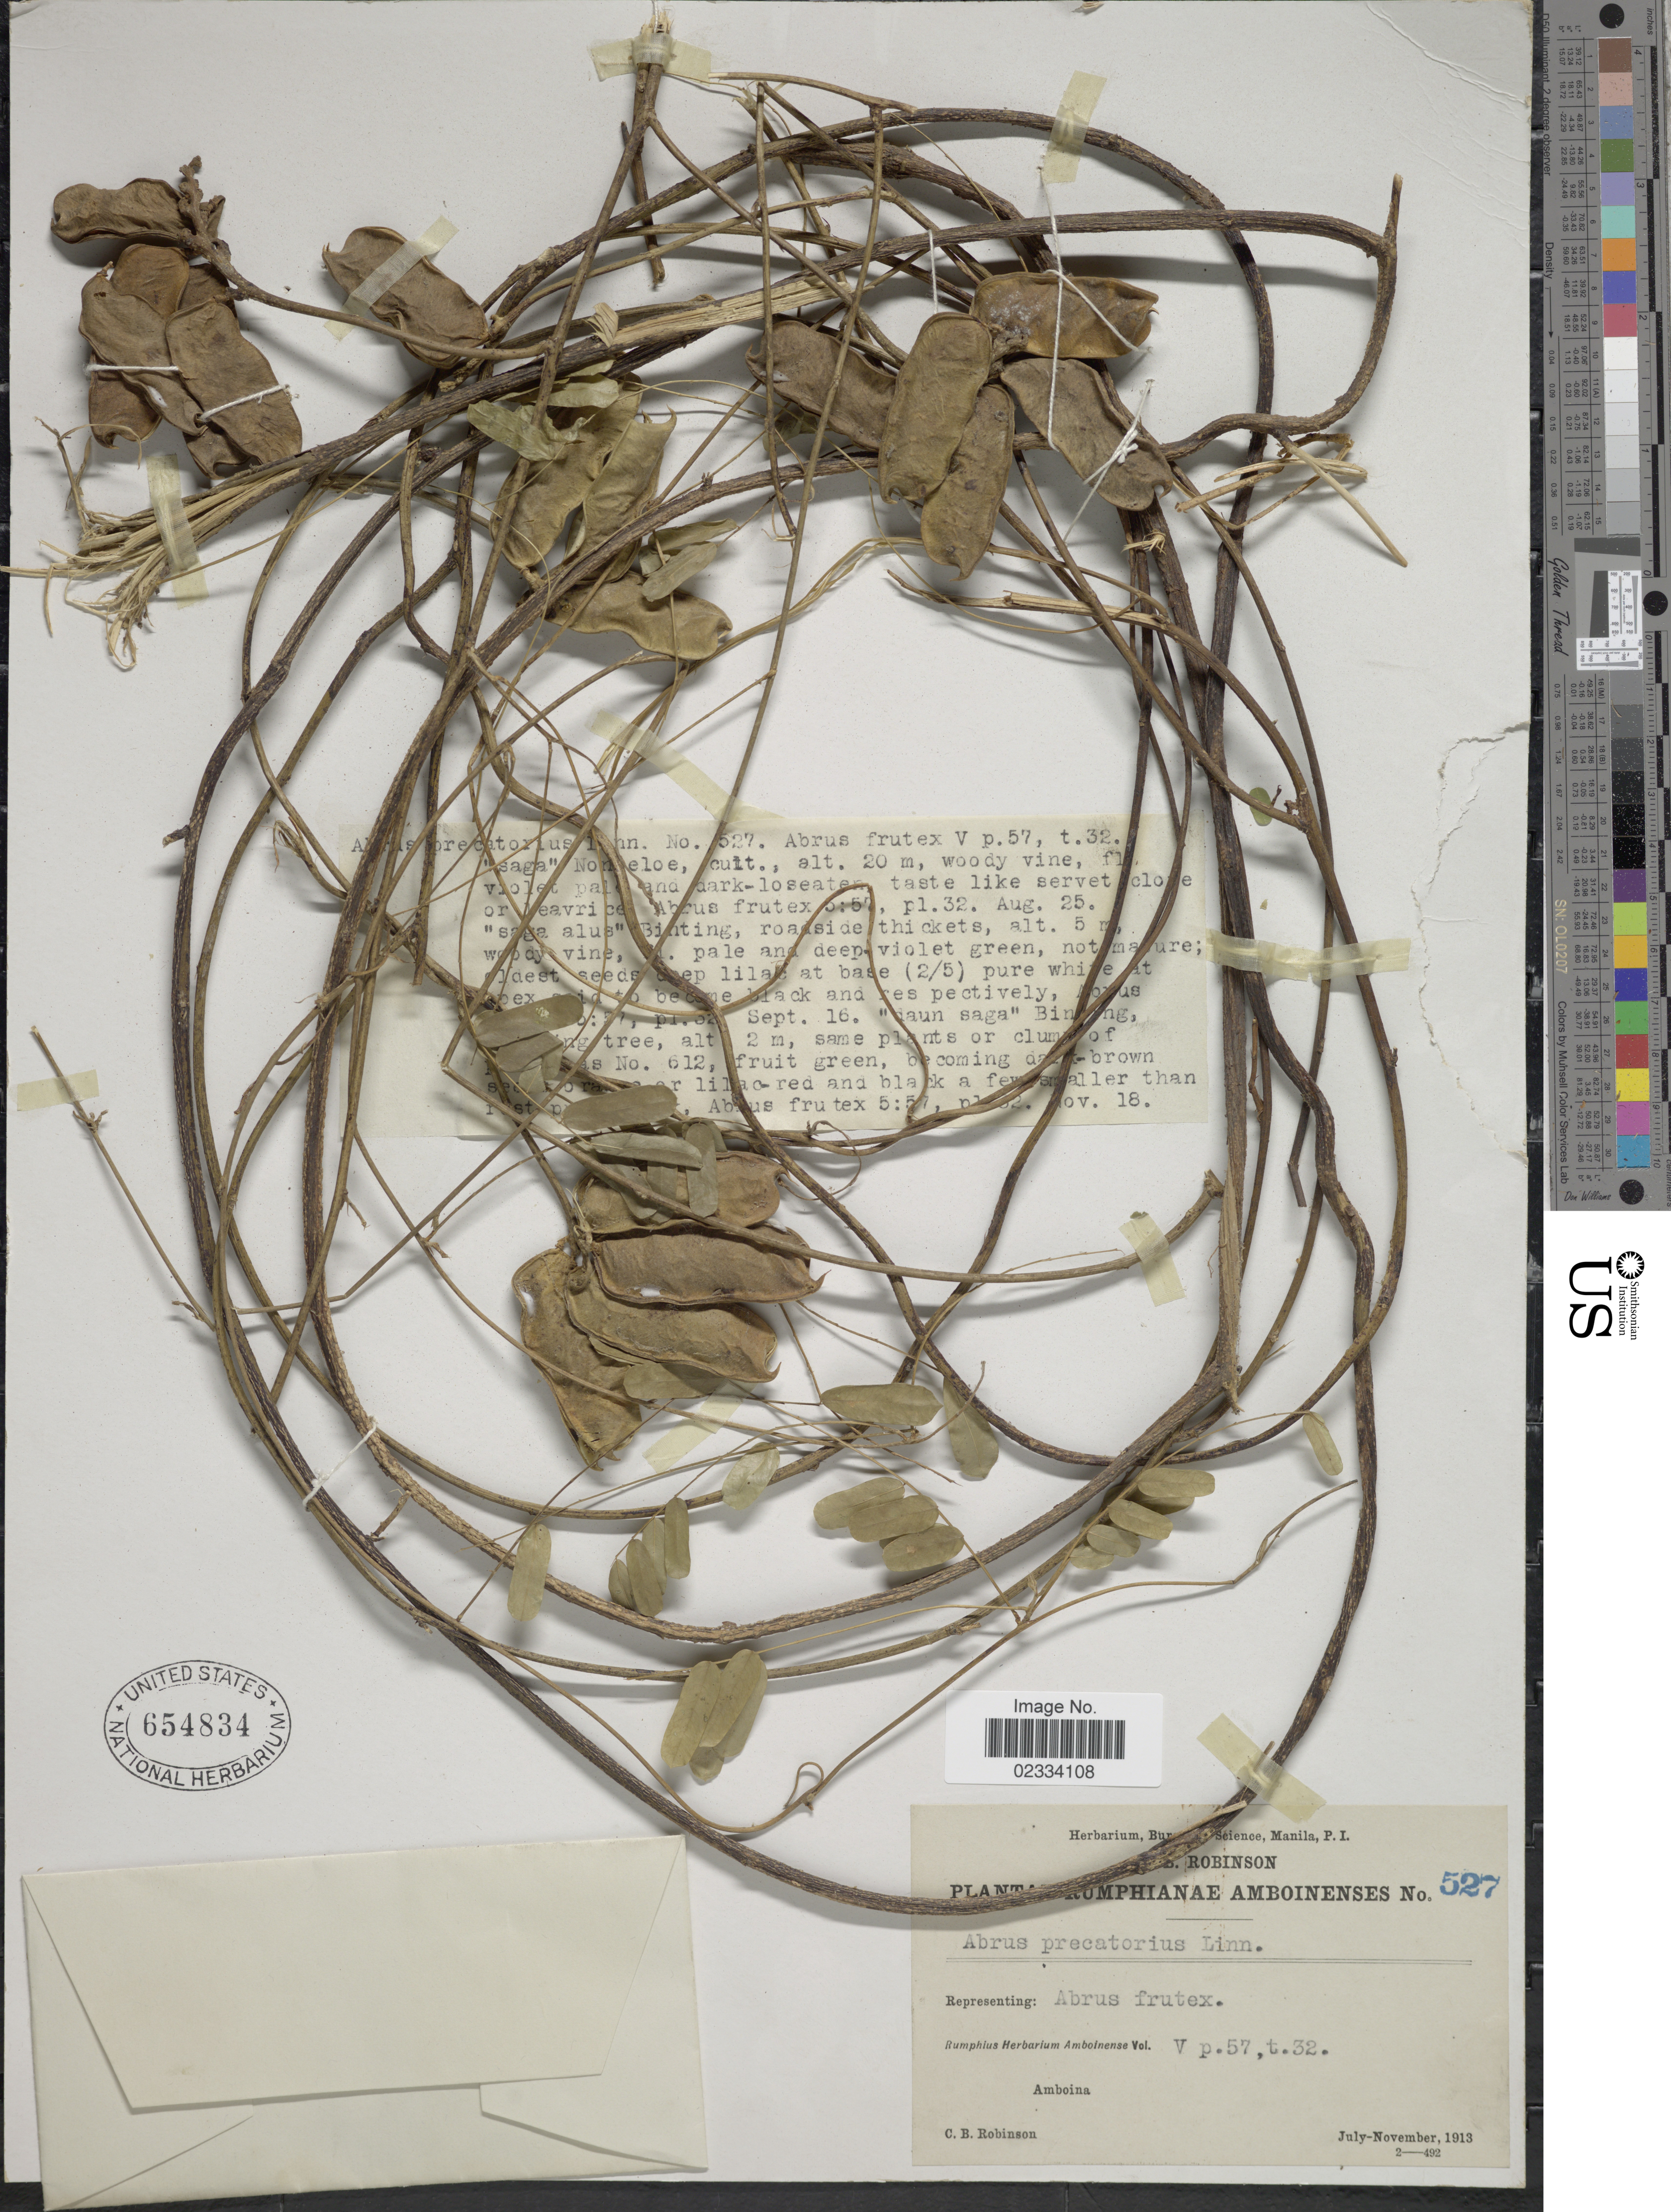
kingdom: Plantae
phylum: Tracheophyta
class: Magnoliopsida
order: Fabales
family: Fabaceae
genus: Abrus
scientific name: Abrus precatorius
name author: L.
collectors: C. Robinson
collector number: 527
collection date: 1913-07/1913-11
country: Indonesia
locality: Amboina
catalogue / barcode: US 654834